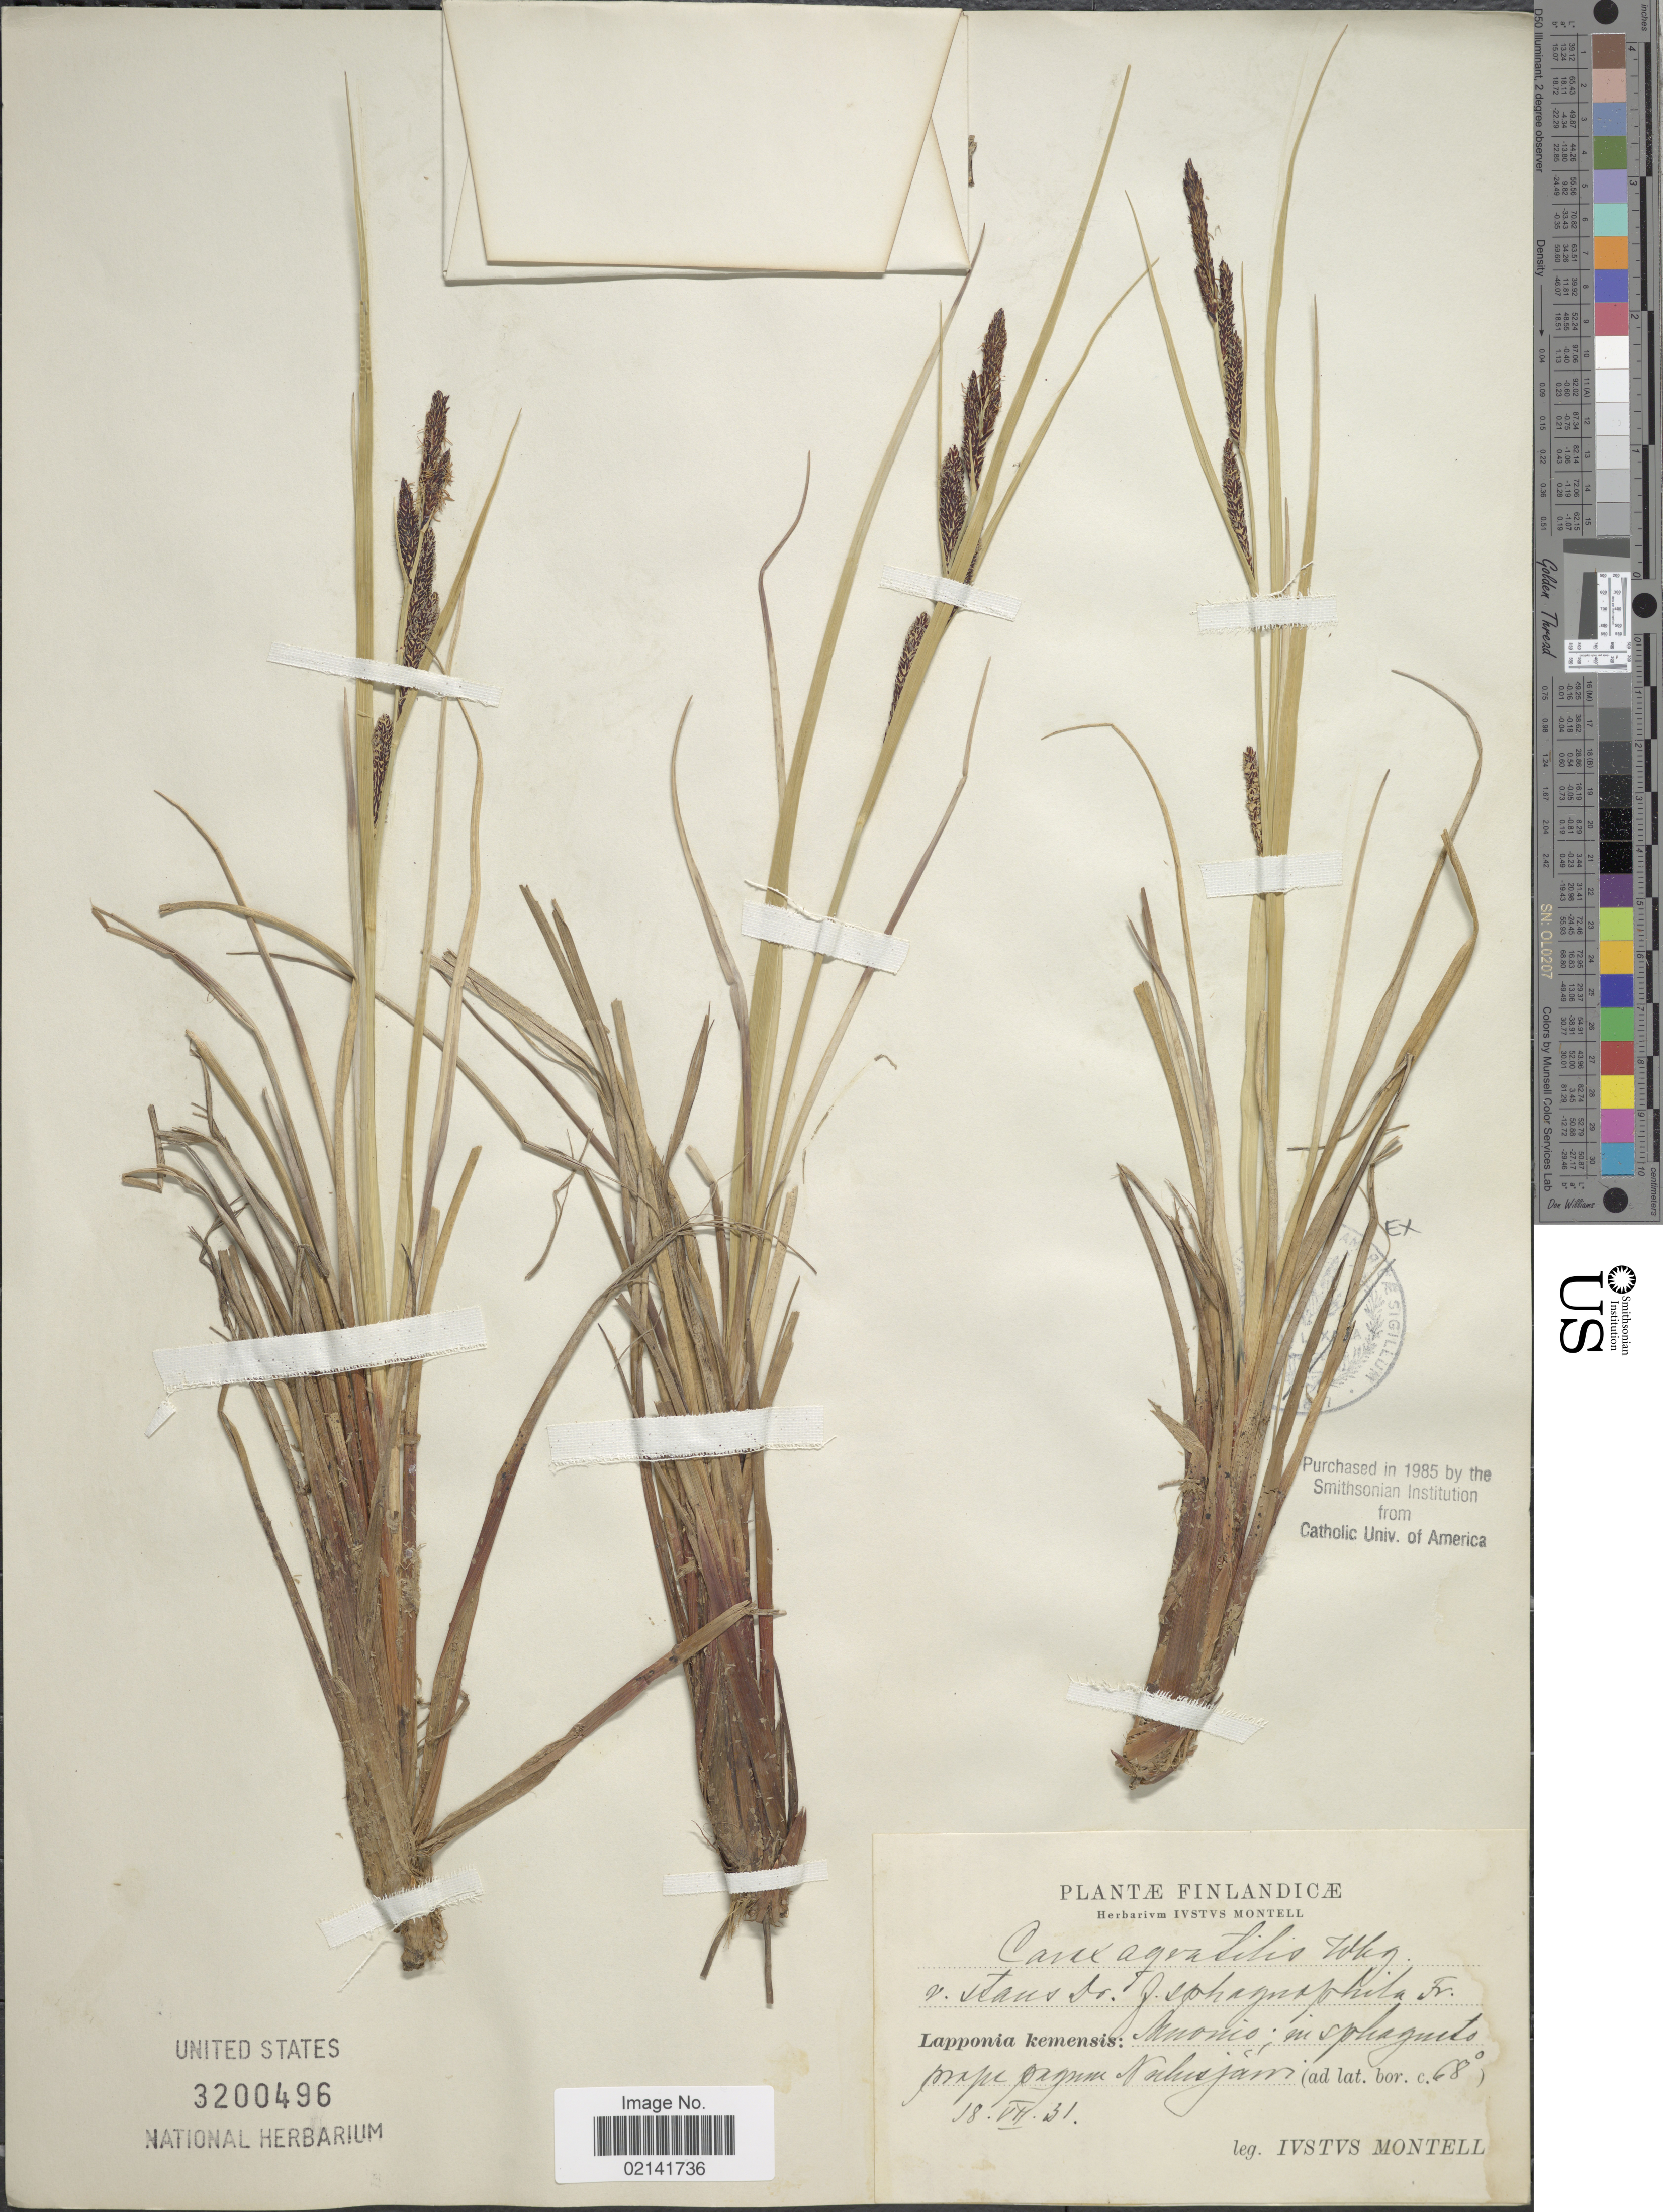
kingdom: Plantae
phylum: Tracheophyta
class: Liliopsida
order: Poales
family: Cyperaceae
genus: Carex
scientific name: Carex aquatilis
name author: Wahlenb.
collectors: I. Montell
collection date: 1931-07-18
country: Finland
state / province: Lappi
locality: Nulusjärvi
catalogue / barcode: US 3200496